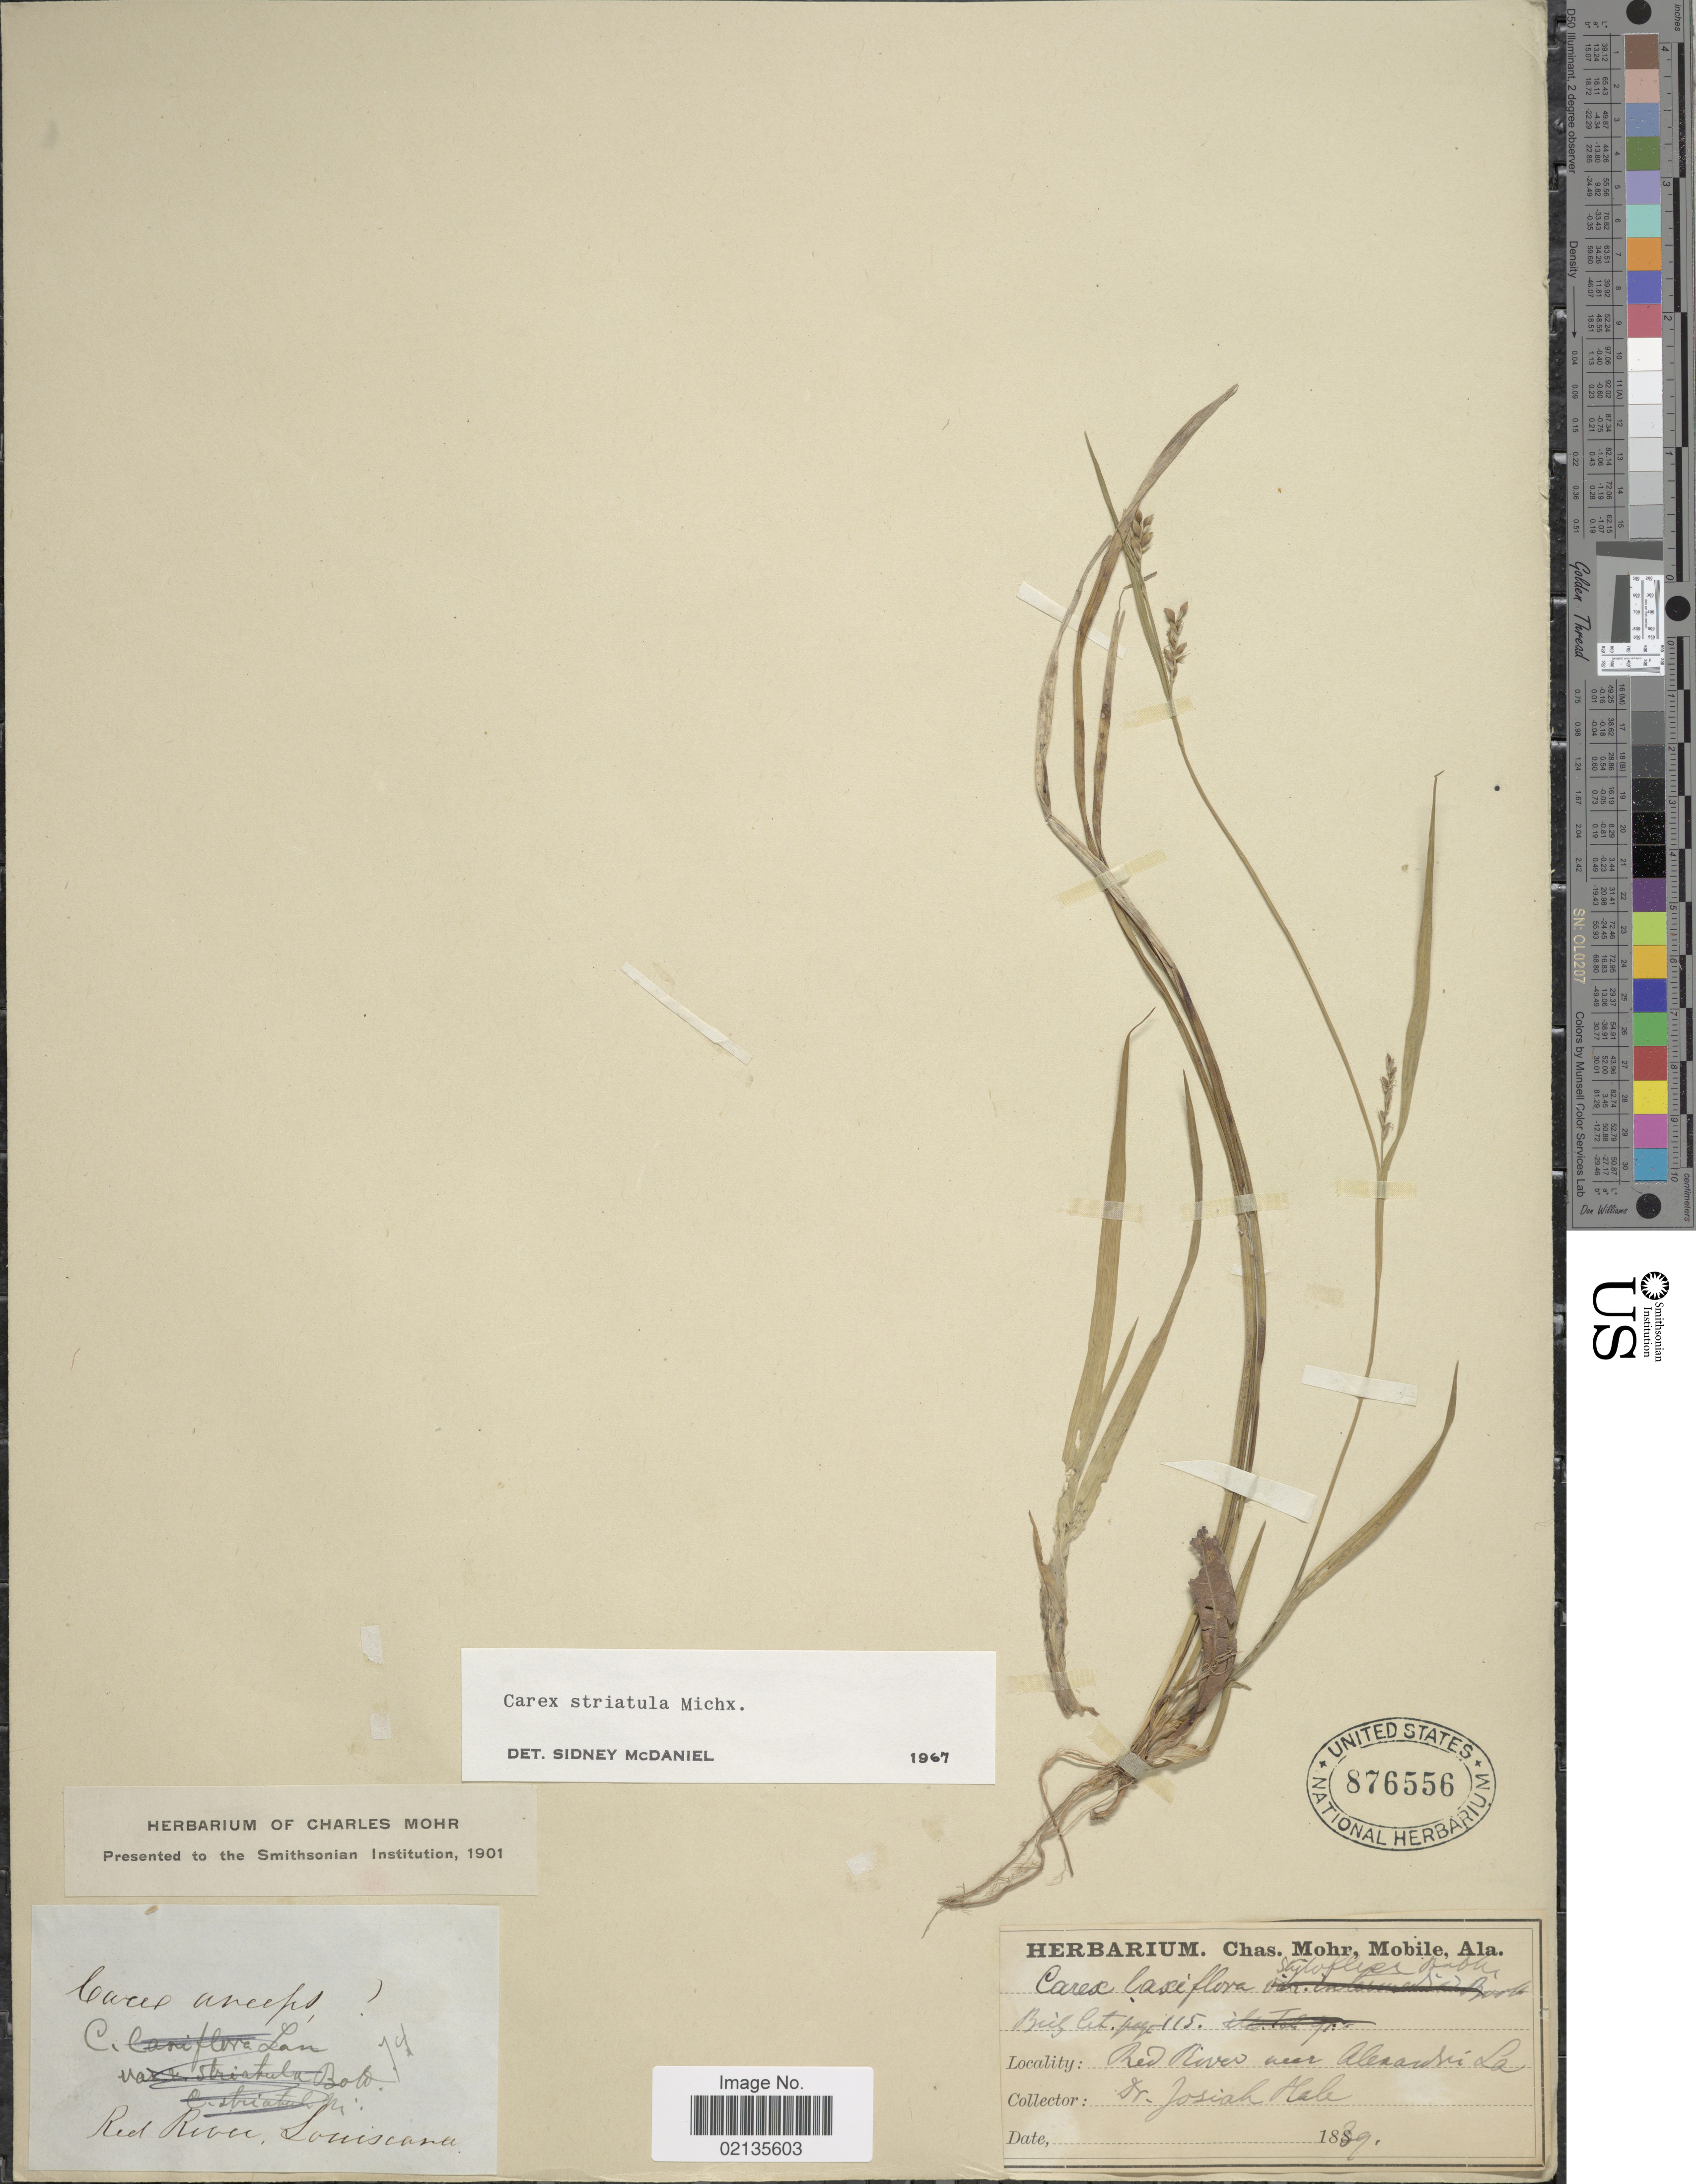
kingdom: Plantae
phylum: Tracheophyta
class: Liliopsida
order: Poales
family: Cyperaceae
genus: Carex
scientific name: Carex striatula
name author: Michx.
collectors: J. Hale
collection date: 1829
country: United States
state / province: Louisiana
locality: Red River near Alexandria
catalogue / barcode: US 876556